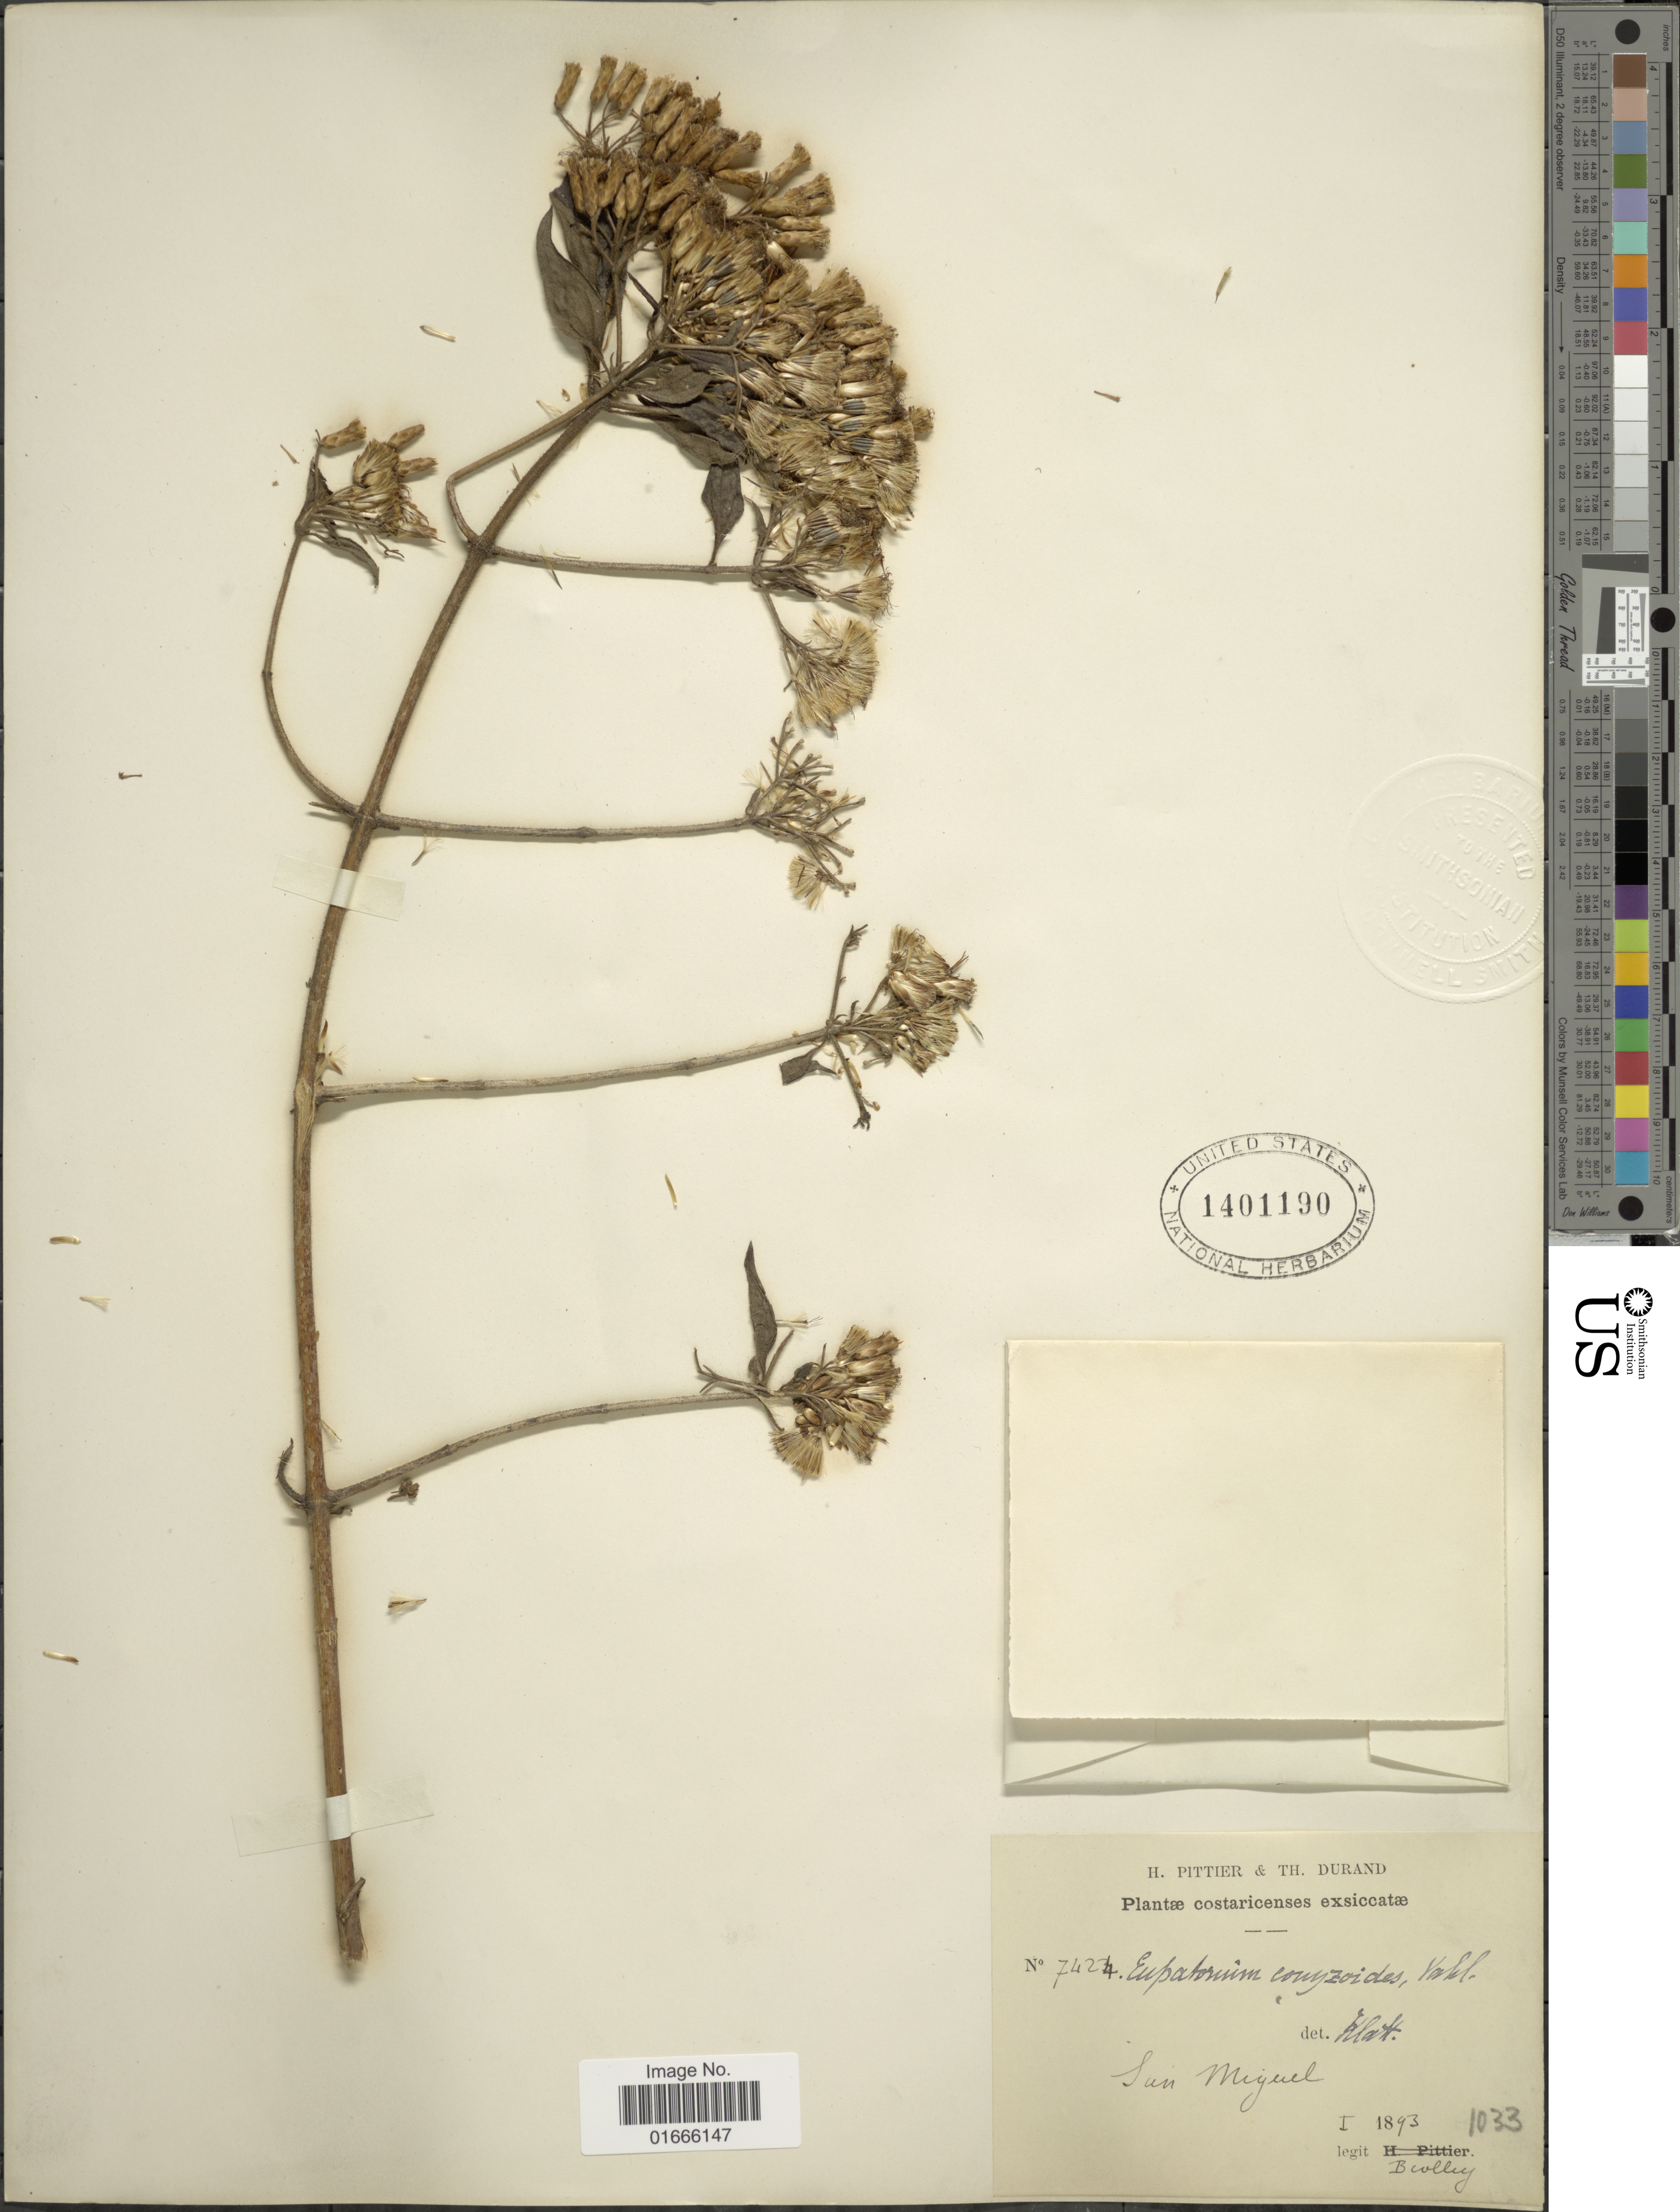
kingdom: Plantae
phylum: Tracheophyta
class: Magnoliopsida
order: Asterales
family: Asteraceae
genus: Chromolaena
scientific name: Chromolaena odorata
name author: (L.) R.M. King & H. Rob.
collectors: Biolley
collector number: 7424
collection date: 1893-01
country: Costa Rica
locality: Costarincenses exsiccatae, San Miguel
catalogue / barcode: US 1401190